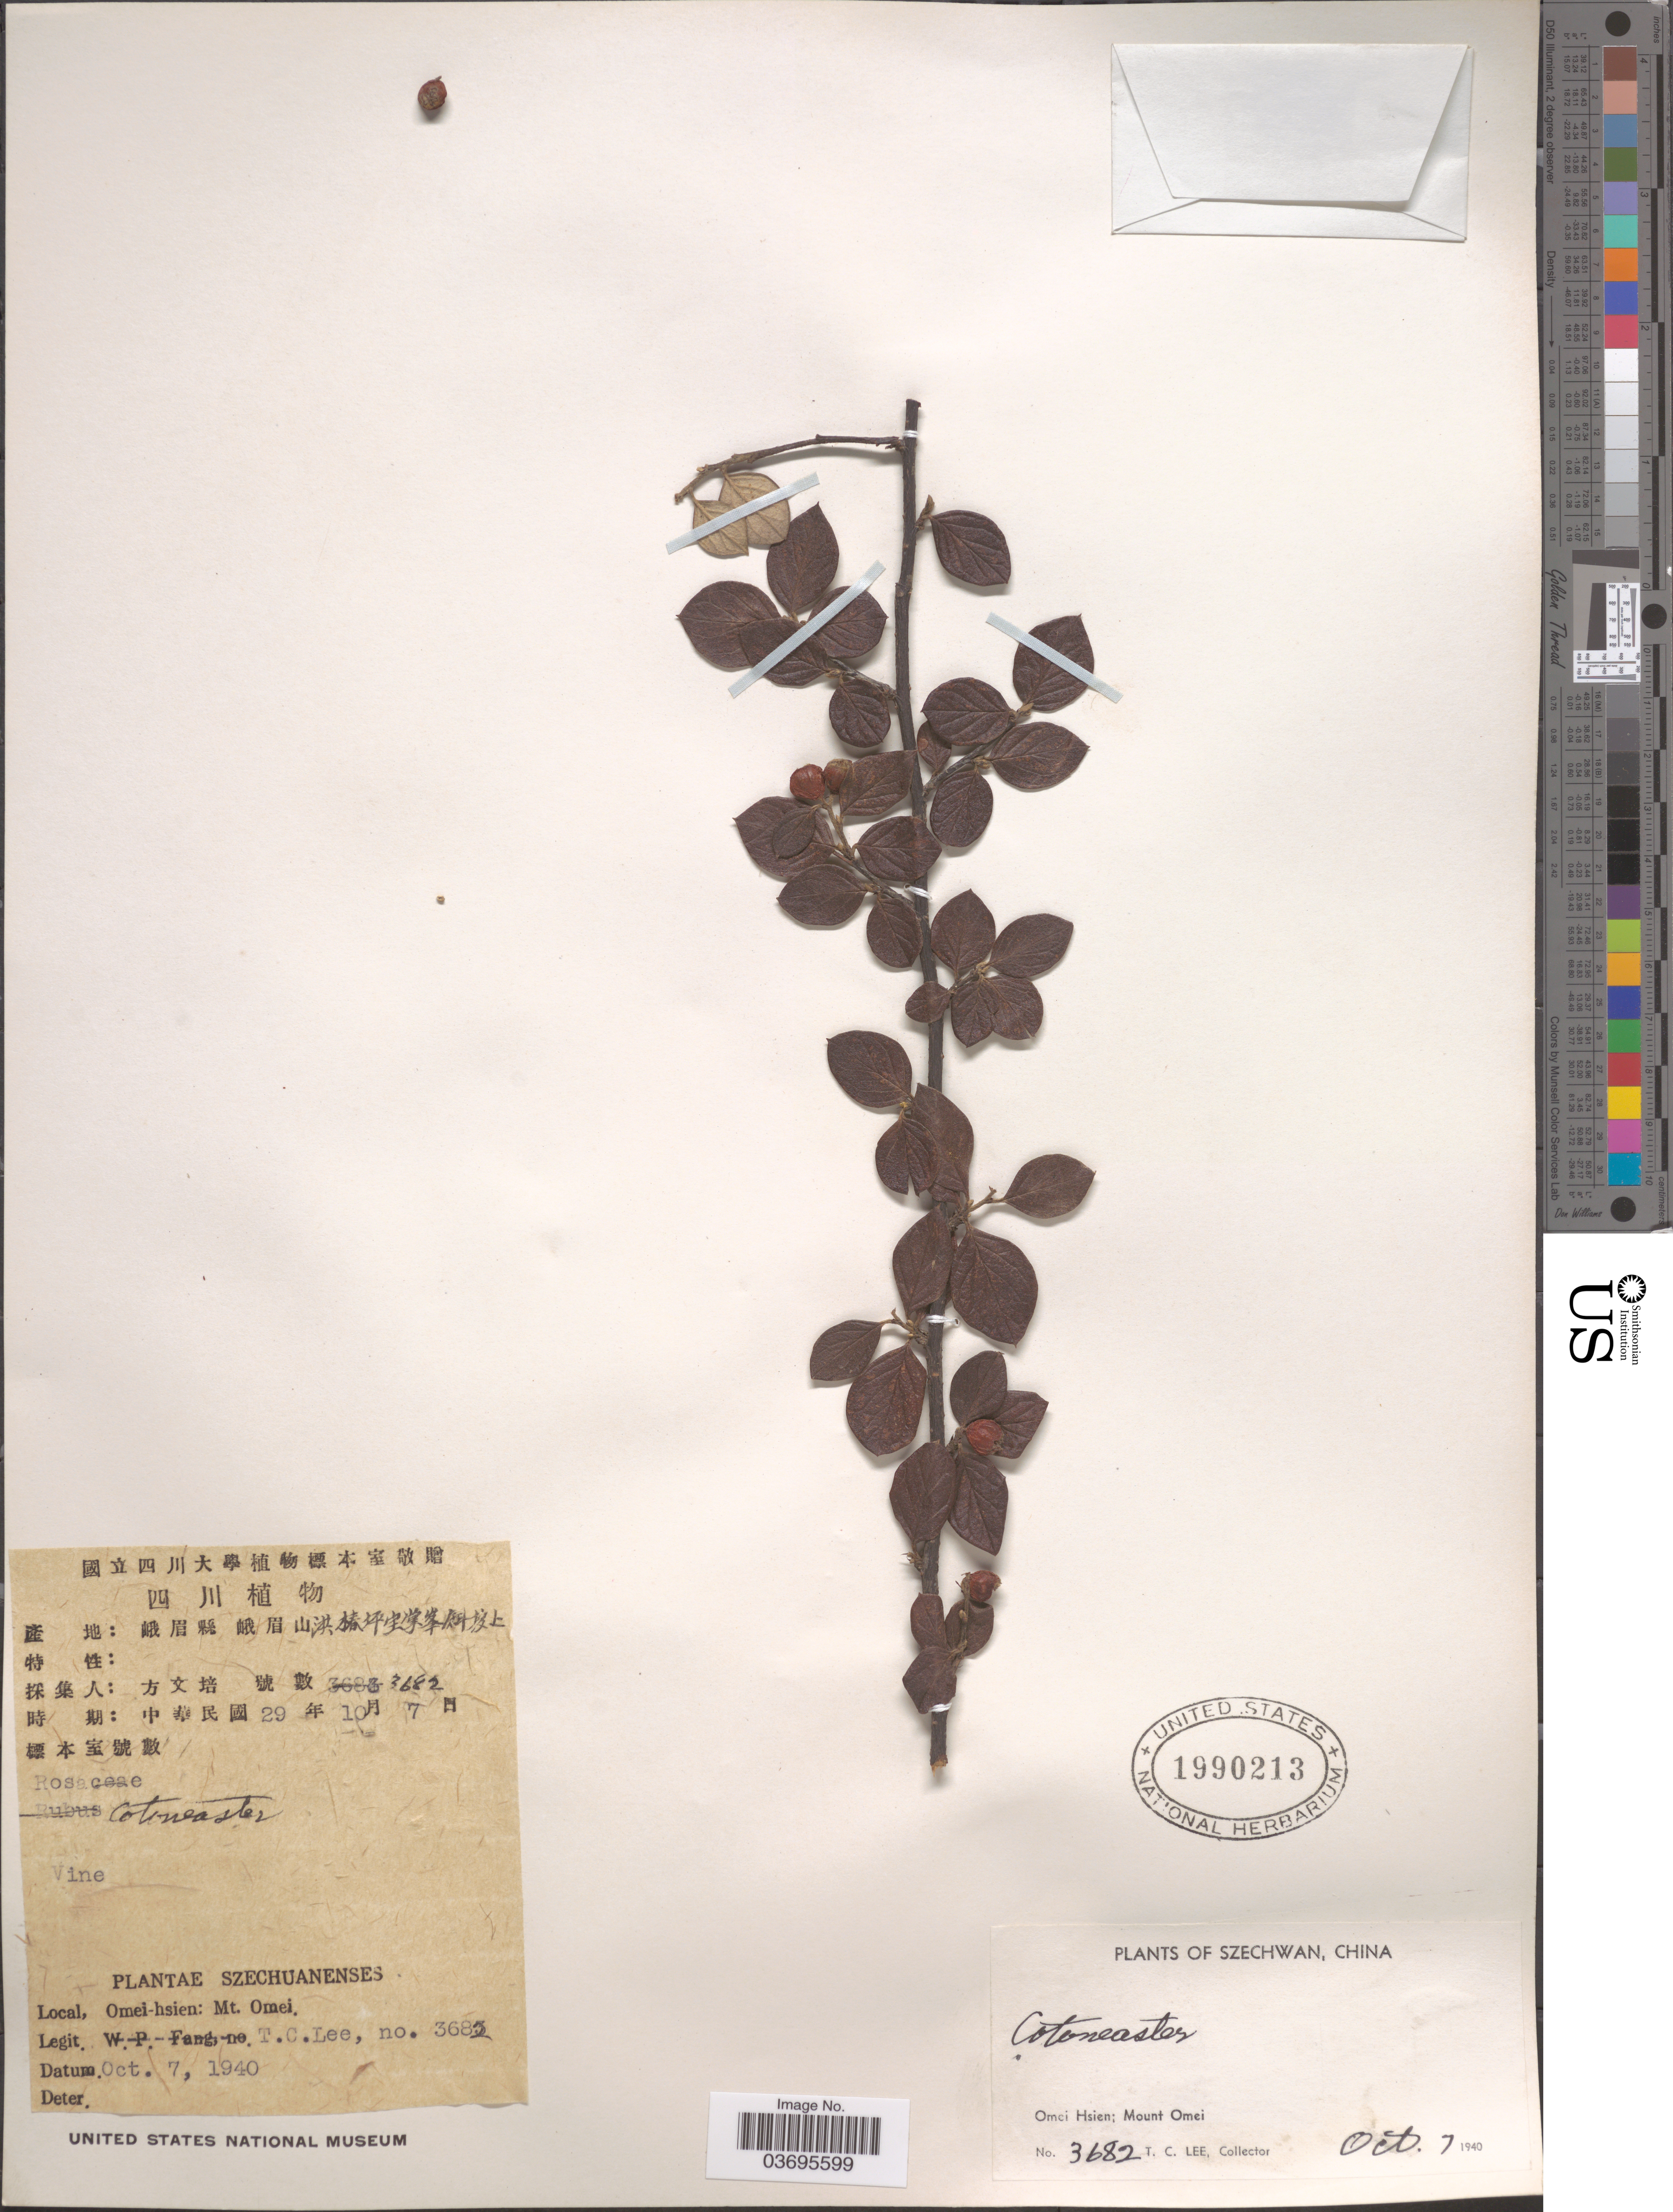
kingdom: Plantae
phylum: Tracheophyta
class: Magnoliopsida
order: Rosales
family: Rosaceae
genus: Cotoneaster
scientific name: Cotoneaster sp.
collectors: T. Lee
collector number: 3682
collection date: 1940-10-07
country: China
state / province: Sichuan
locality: Szechwan. Omei Hsien; Mount Omei.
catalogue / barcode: US 1990213